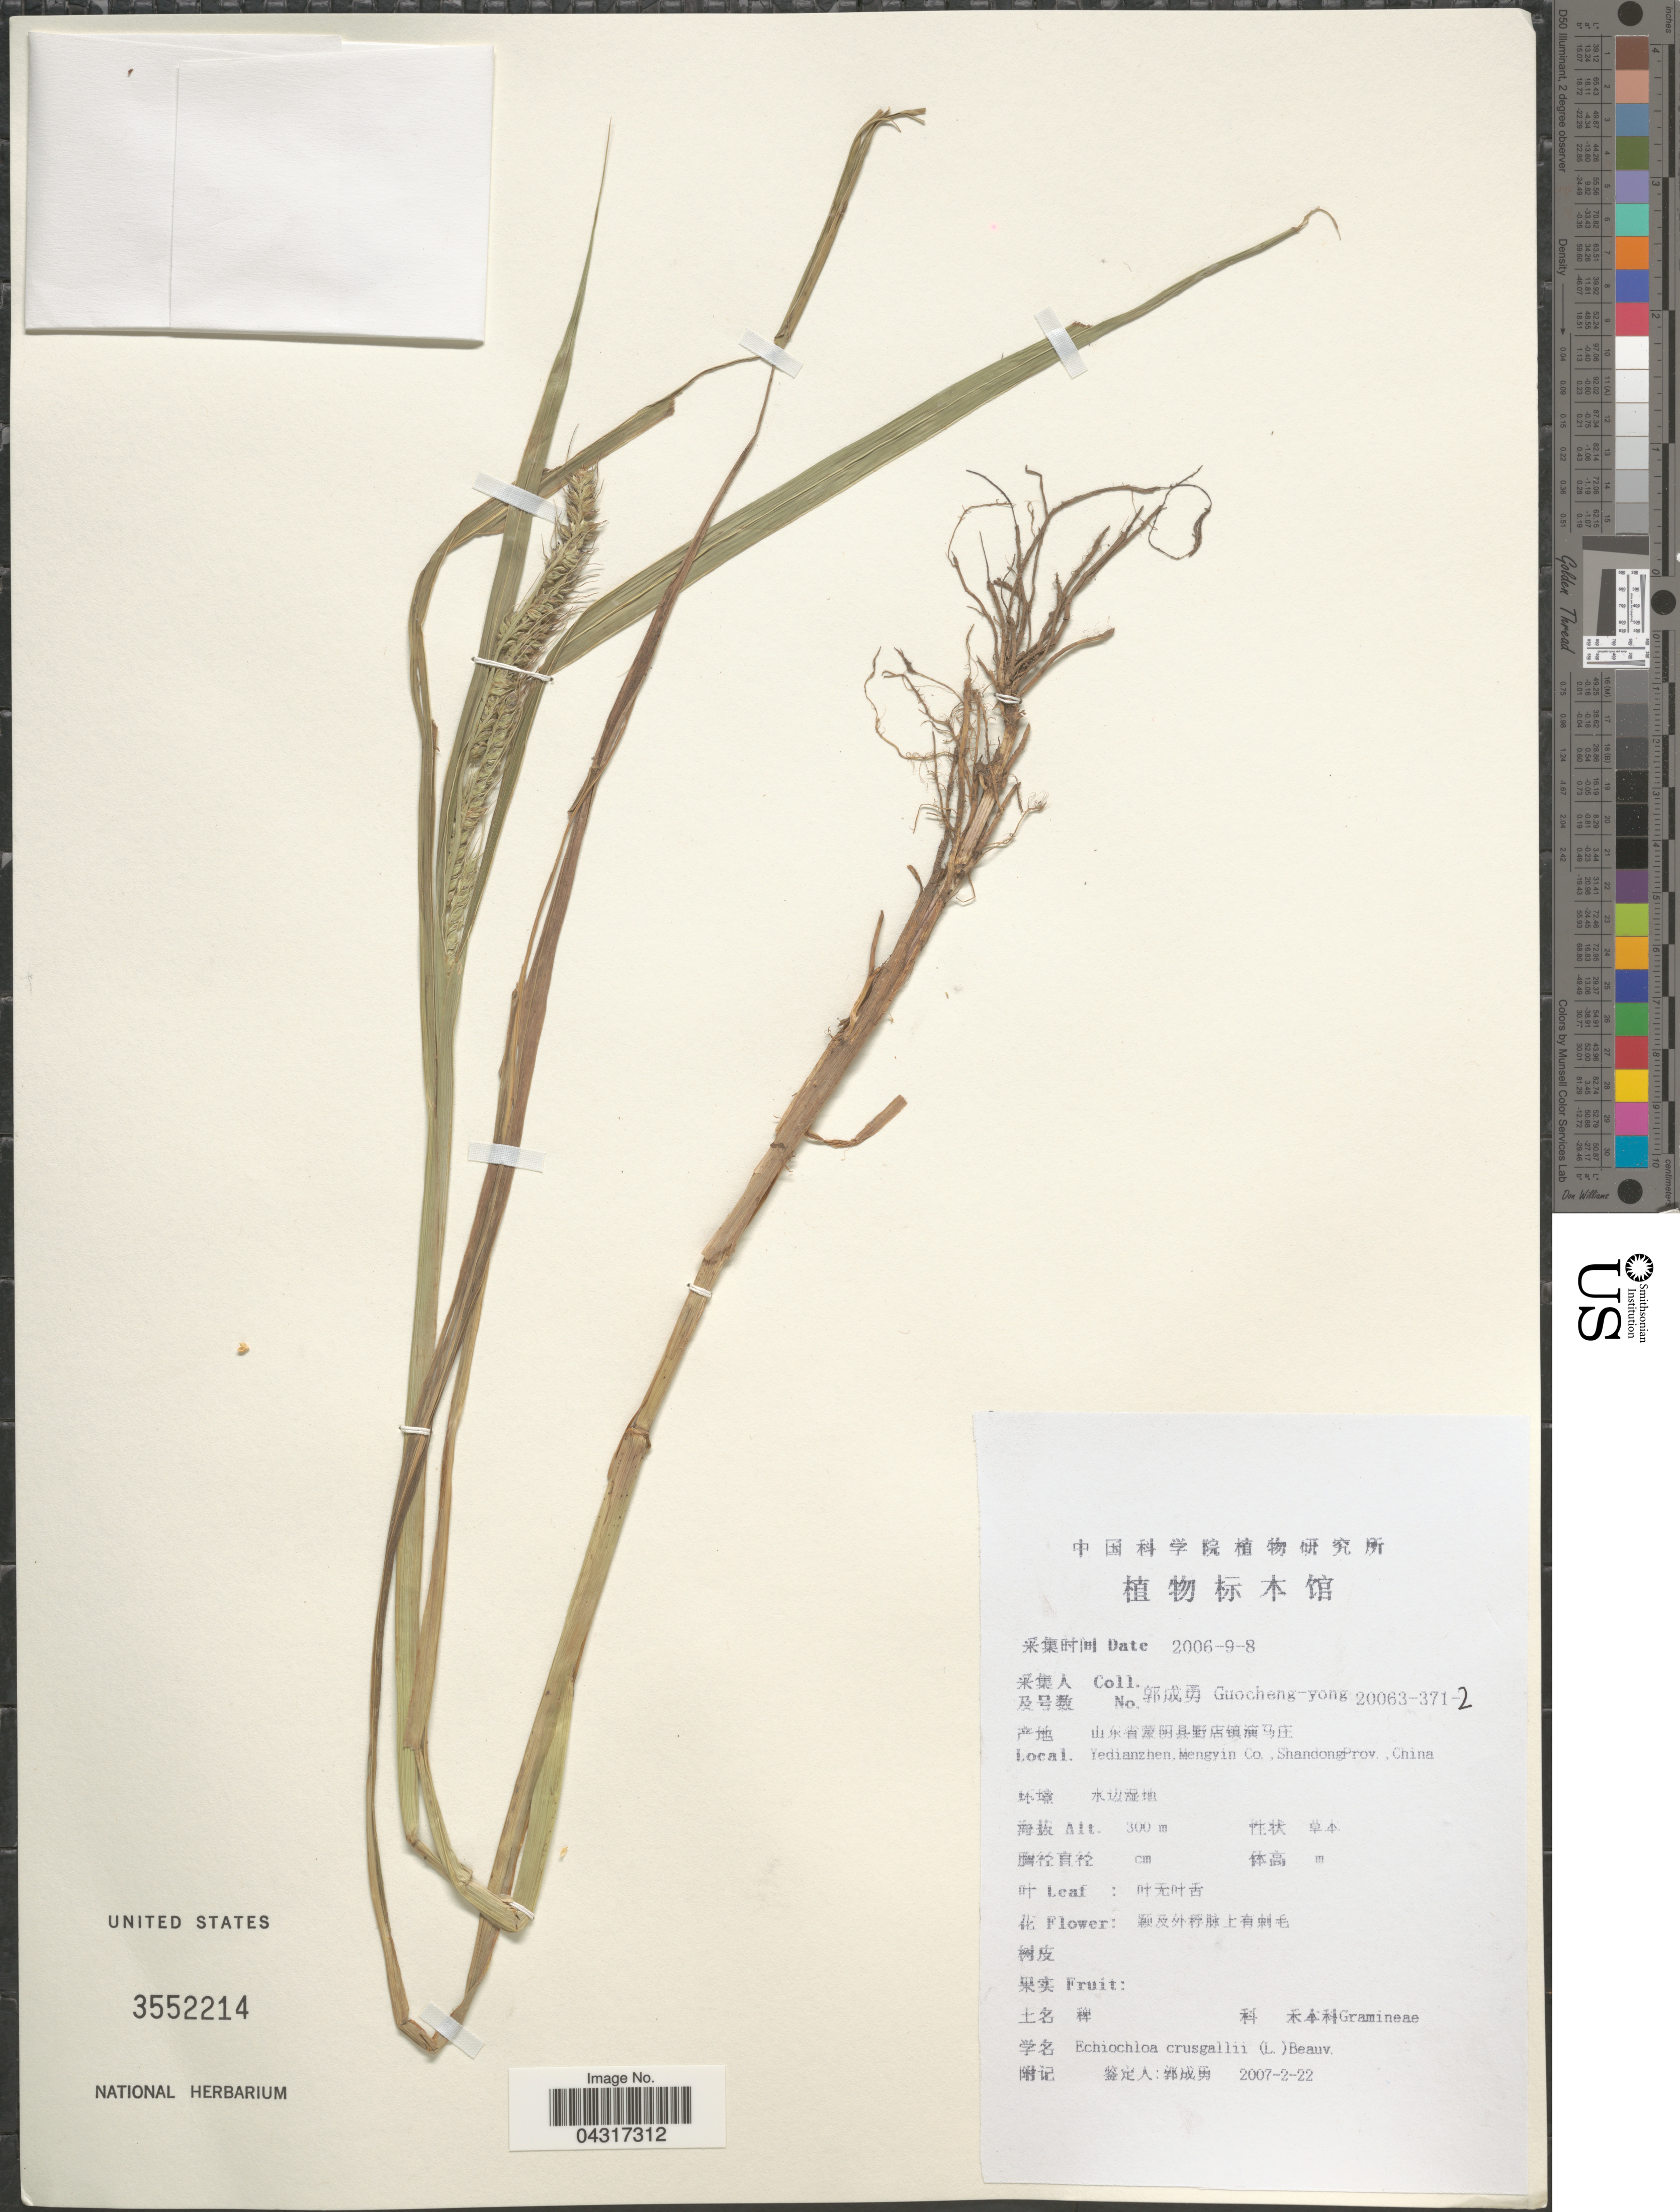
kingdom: Plantae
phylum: Tracheophyta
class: Liliopsida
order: Poales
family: Poaceae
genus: Echinochloa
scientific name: Echinochloa crus-galli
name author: (L.) P. Beauv.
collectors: Guo cheng-yong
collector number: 20063-371-2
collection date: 2006-09-08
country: China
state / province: Shandong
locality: Yedianzhen, Mengyin Co.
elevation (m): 300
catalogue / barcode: US 3552214